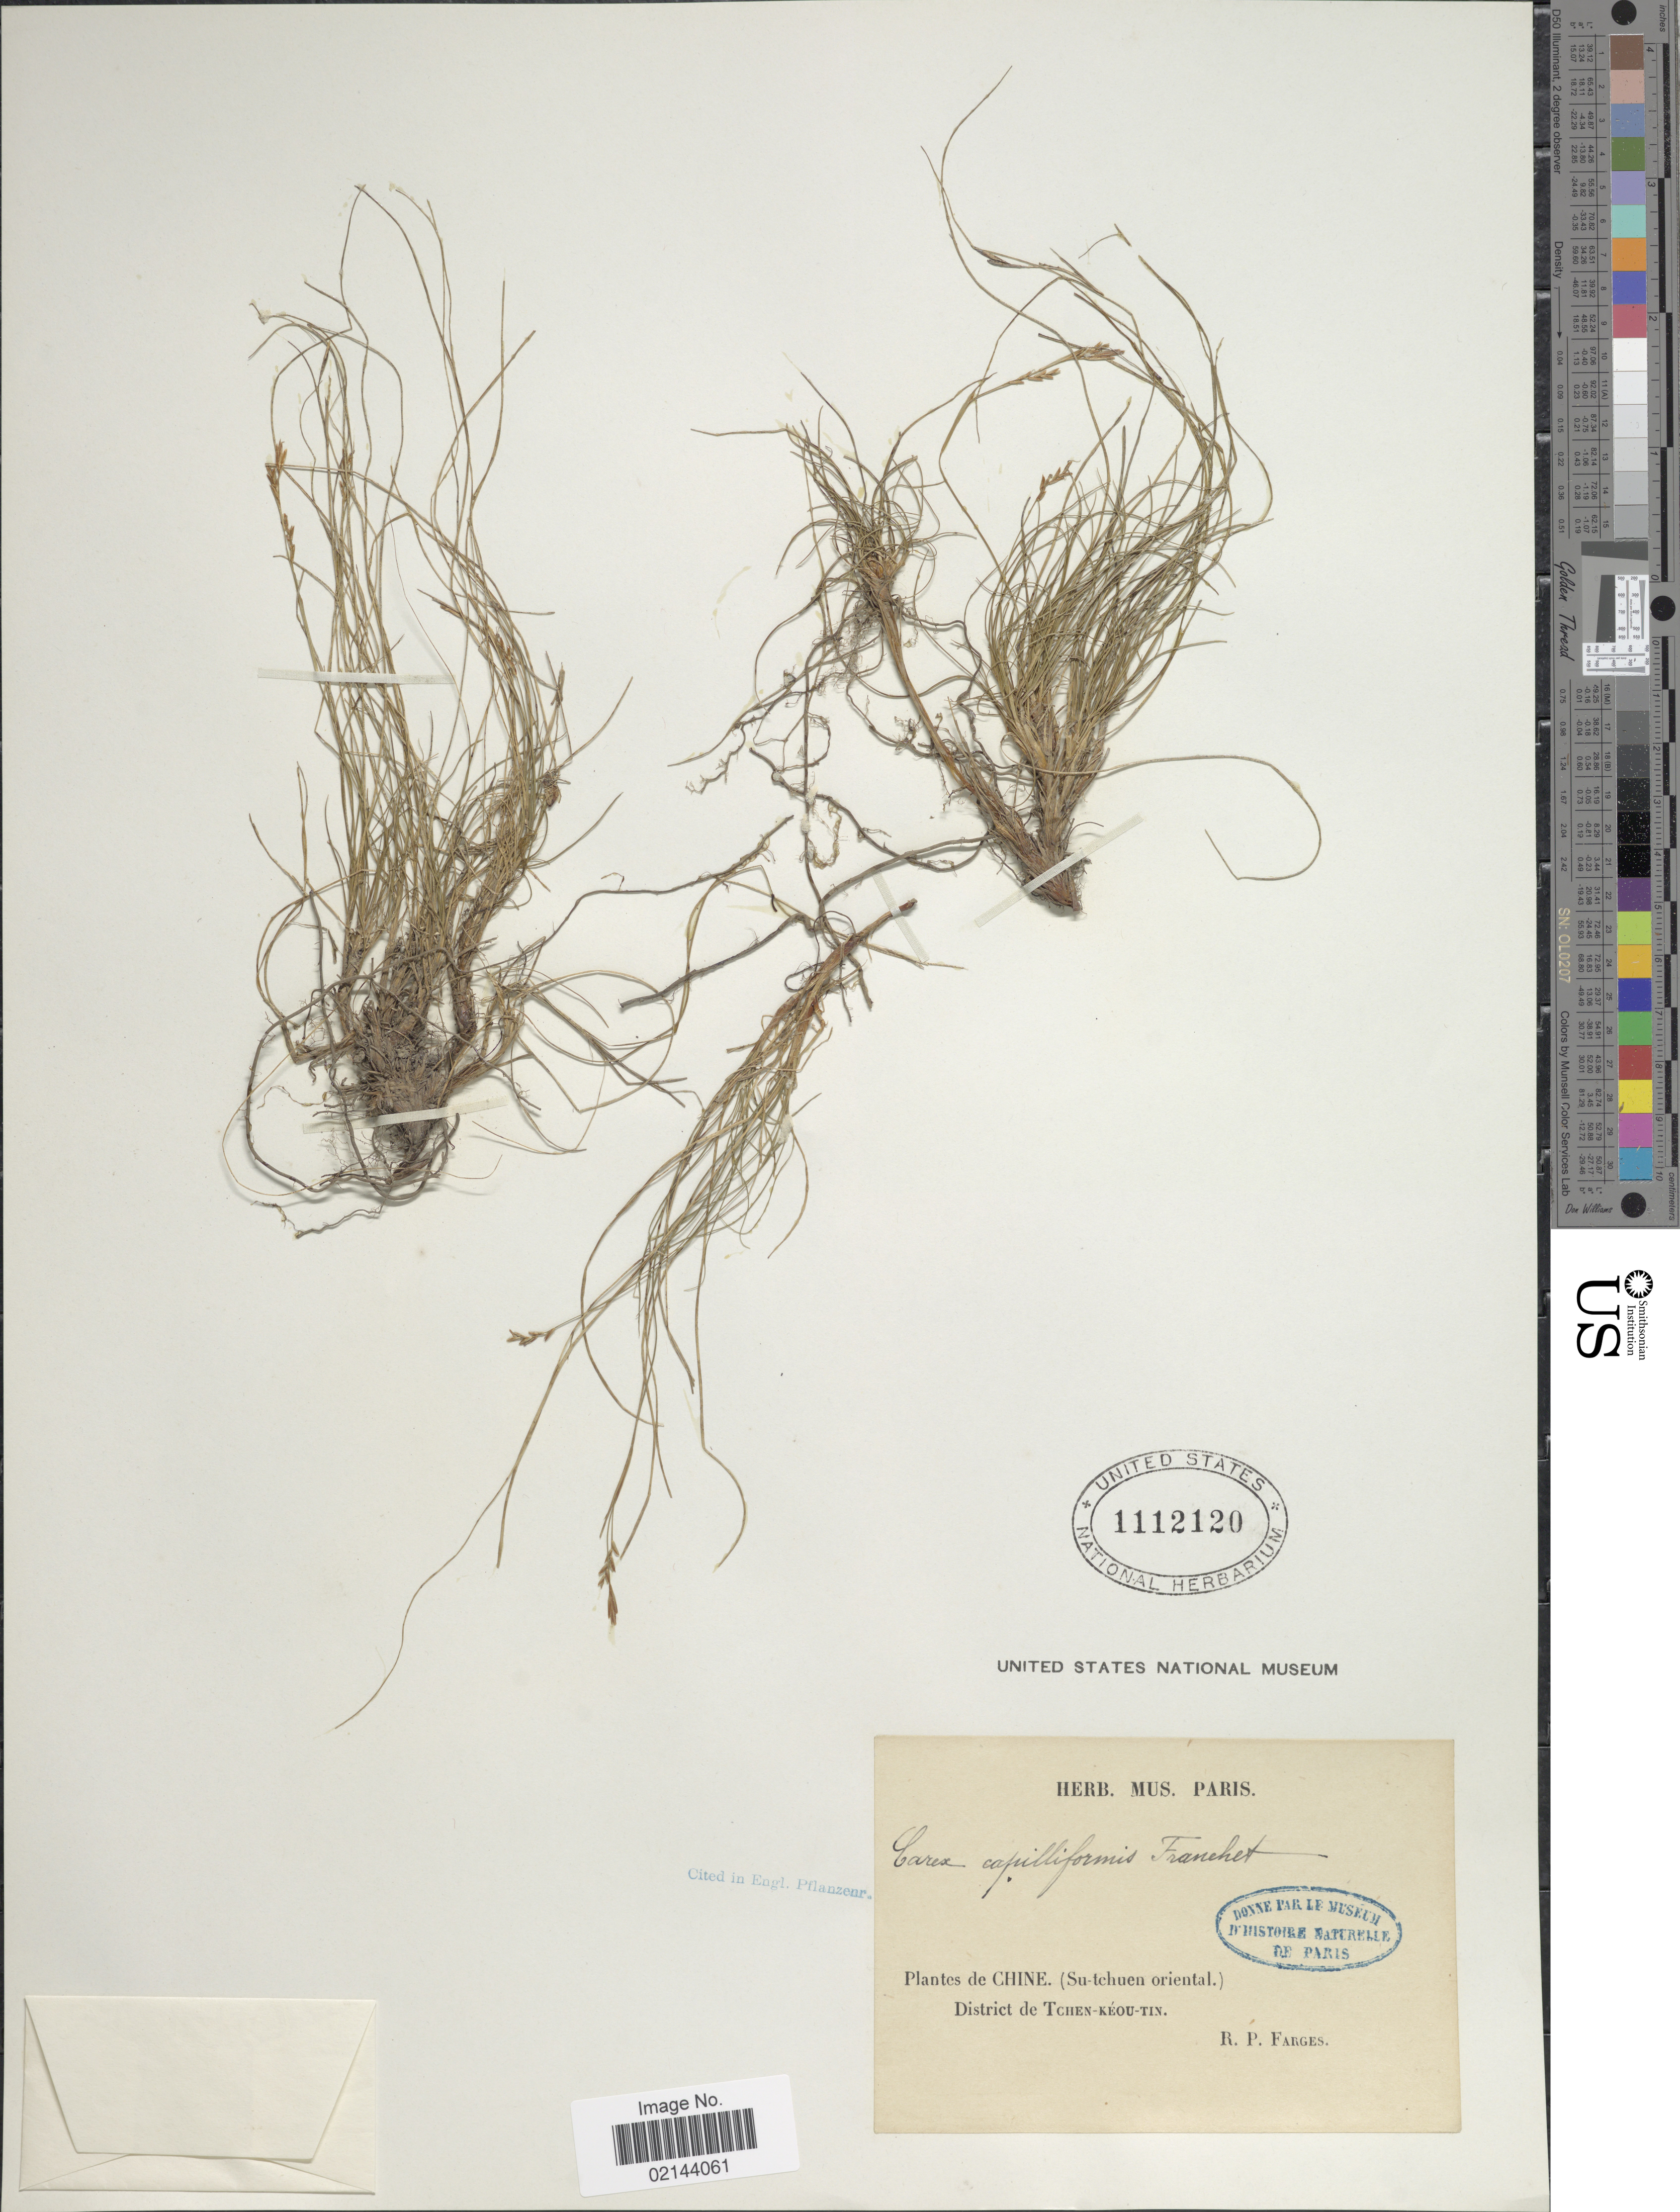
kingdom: Plantae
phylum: Tracheophyta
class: Liliopsida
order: Poales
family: Cyperaceae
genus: Carex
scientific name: Carex capilliformis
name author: Franch.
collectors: R. Farges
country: China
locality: (Su-tchuen oriental) District de Tchen-Keou-Tin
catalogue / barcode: US 1112120